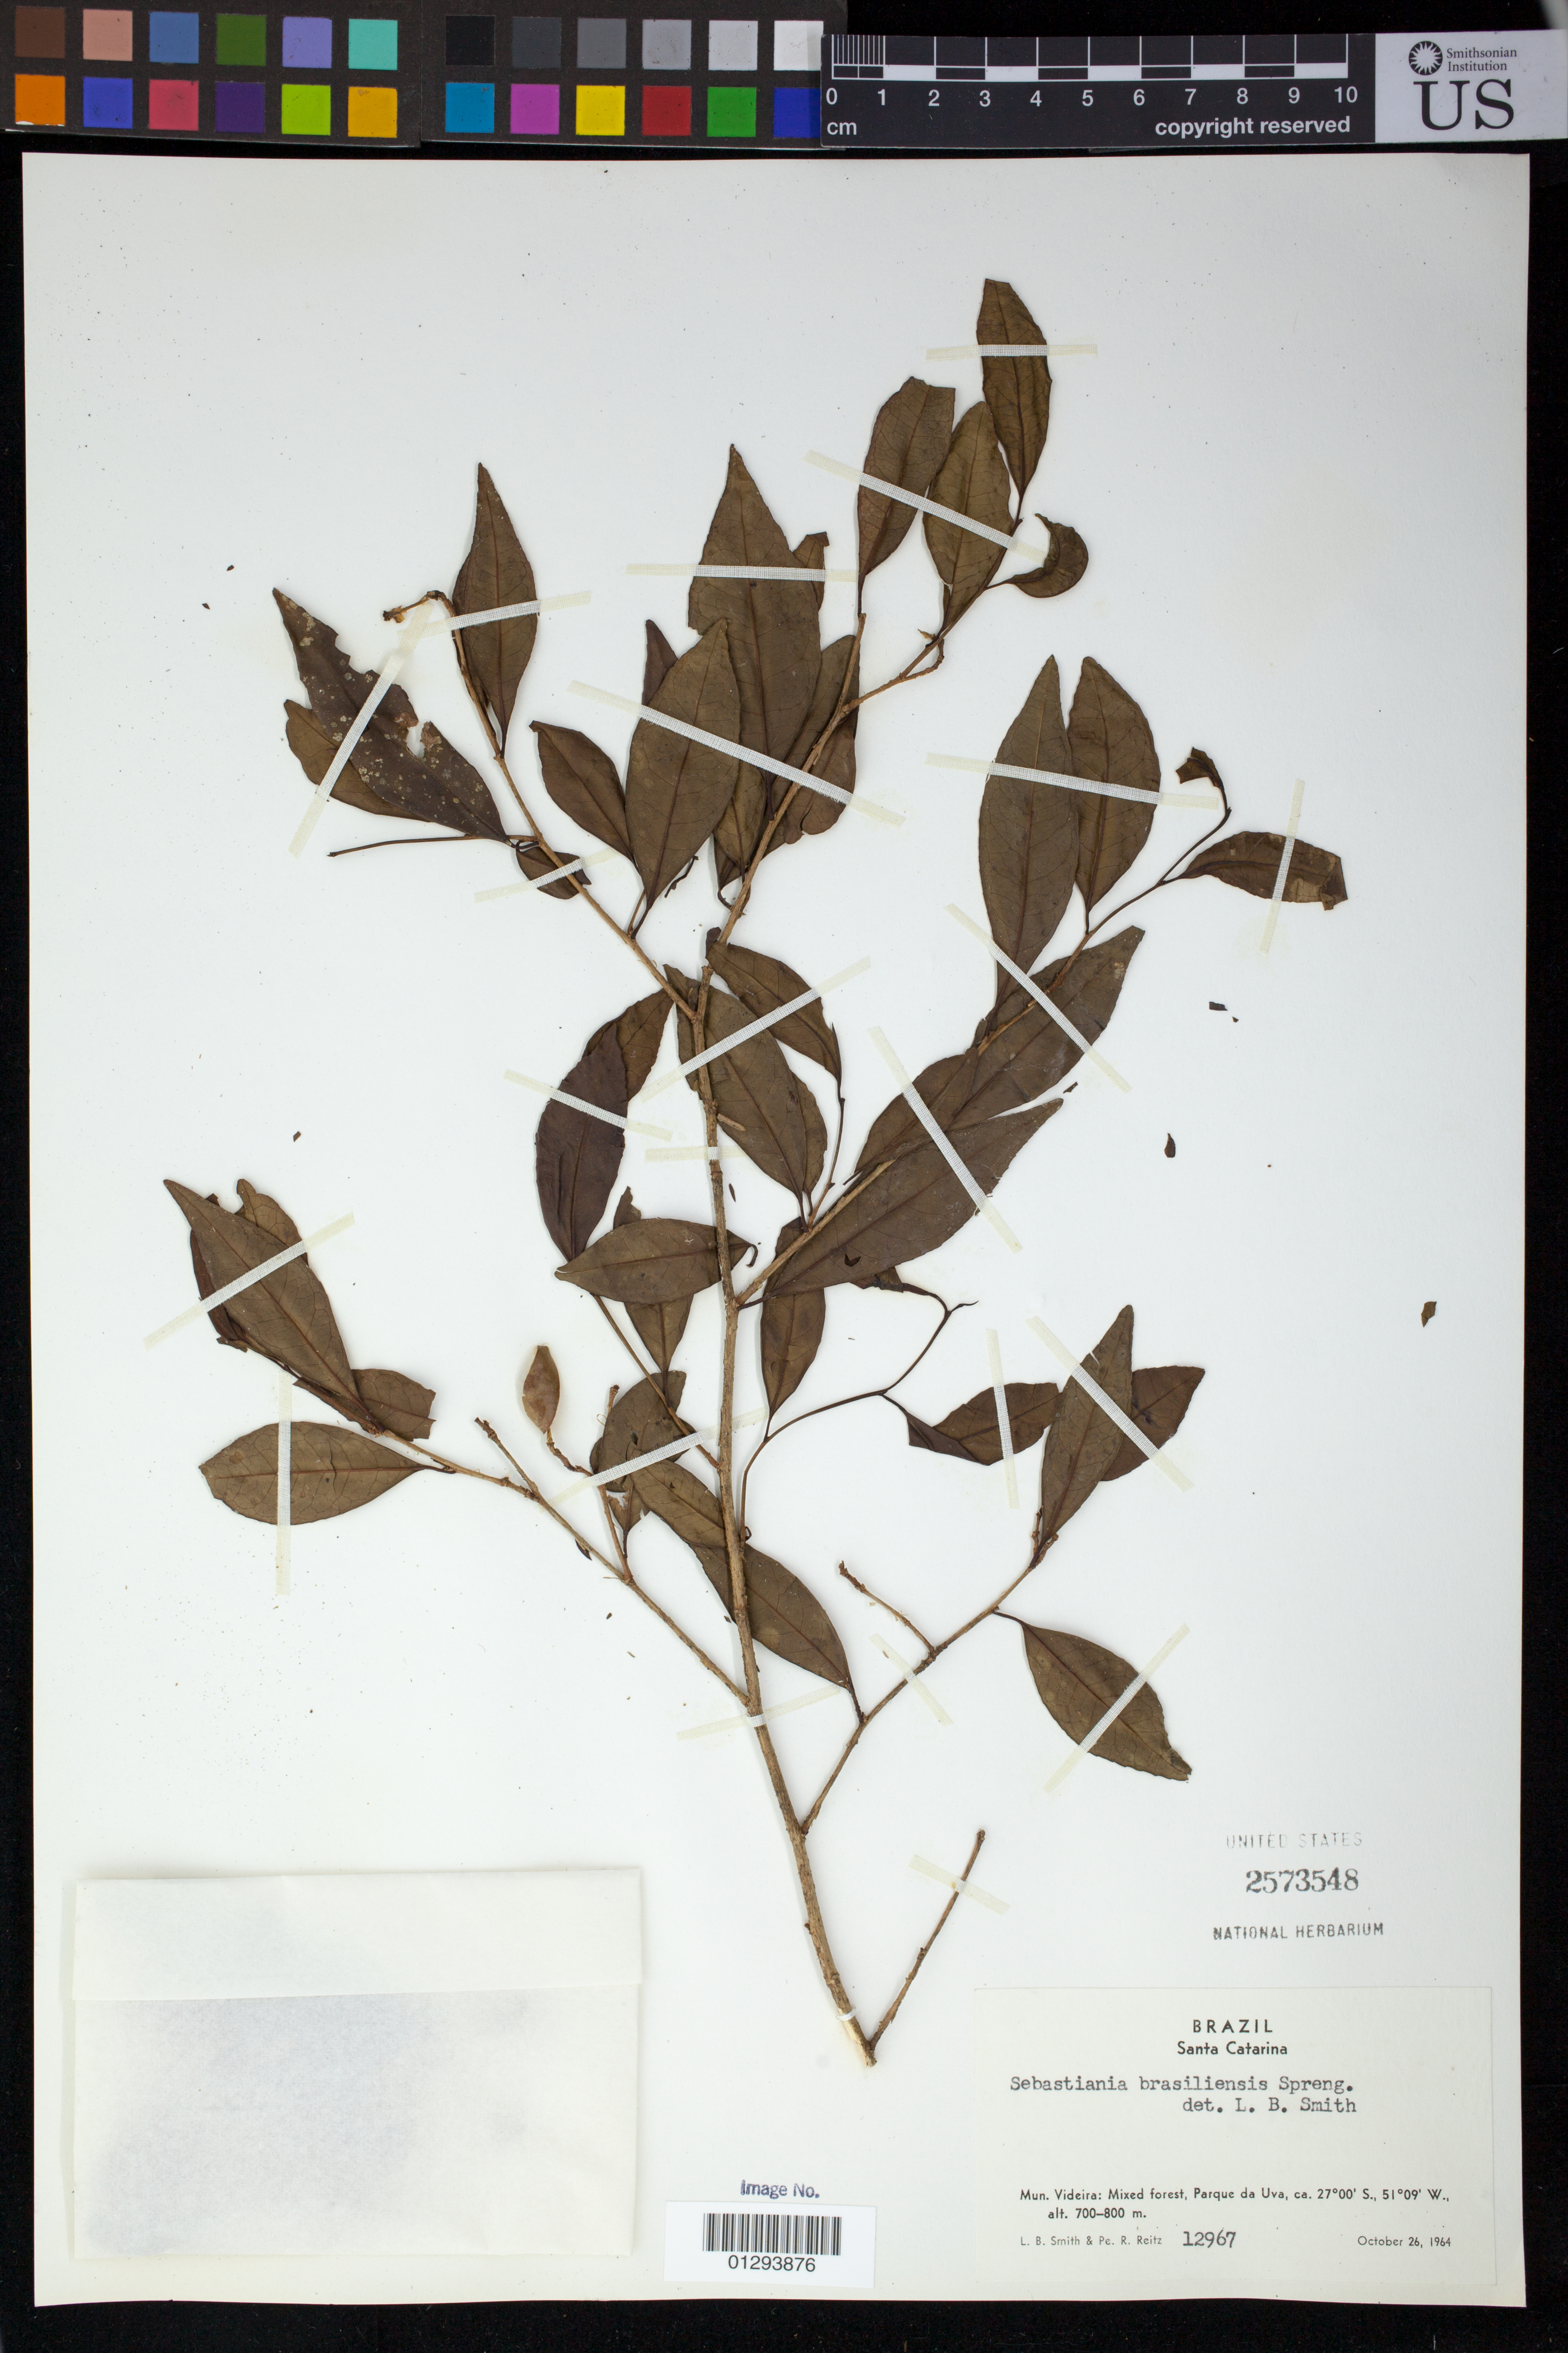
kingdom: Plantae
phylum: Tracheophyta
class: Magnoliopsida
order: Malpighiales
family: Euphorbiaceae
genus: Sebastiania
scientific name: Sebastiania brasiliensis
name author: Spreng.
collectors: L. Smith & R. Reitz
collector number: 12967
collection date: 1964-10-26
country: Brazil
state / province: Santa Catarina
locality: Mun. Videira: Mixed Forest, Parque da Uva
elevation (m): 700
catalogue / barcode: US 2573548